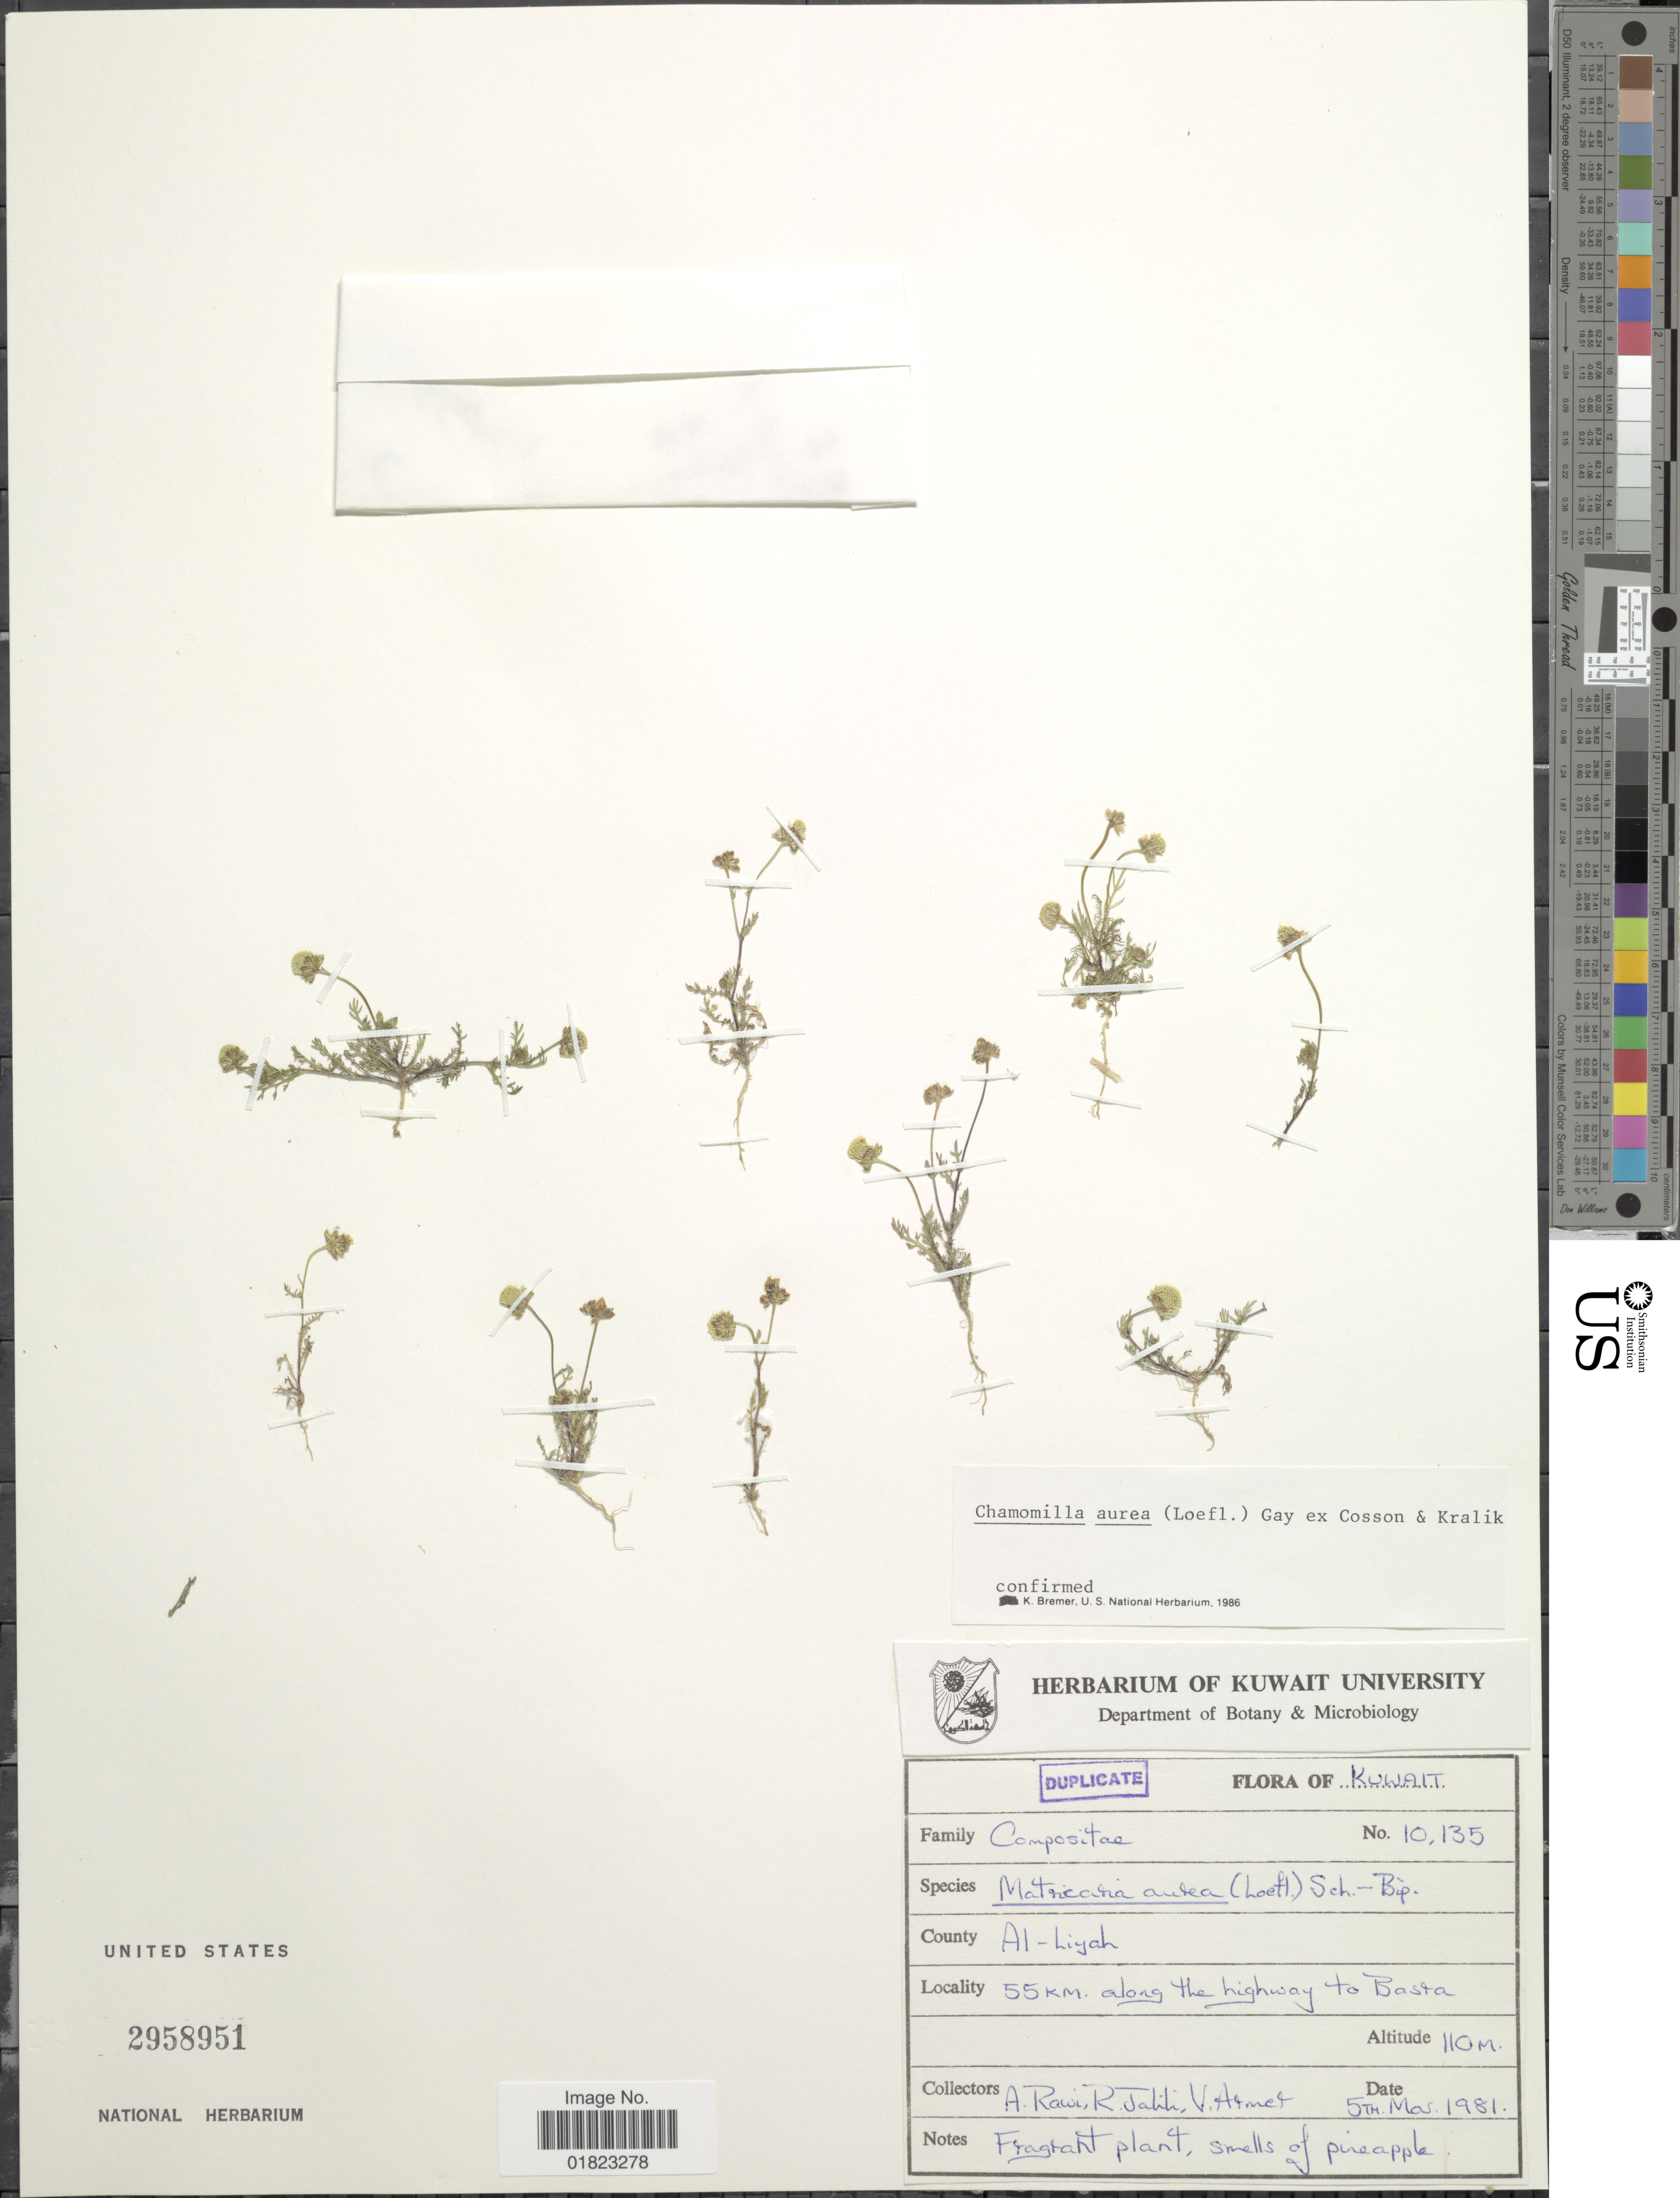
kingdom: Plantae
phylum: Tracheophyta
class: Magnoliopsida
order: Asterales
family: Asteraceae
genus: Matricaria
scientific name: Matricaria aurea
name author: (Loefl.) Sch. Bip.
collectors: A. Rawi, R. Jahihi & V. Armet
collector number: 10135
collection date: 1981-03-05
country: Kuwait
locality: Kuwait. County Al-Liyah. 55 km. along the highway to Basta.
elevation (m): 110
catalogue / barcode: US 2958951